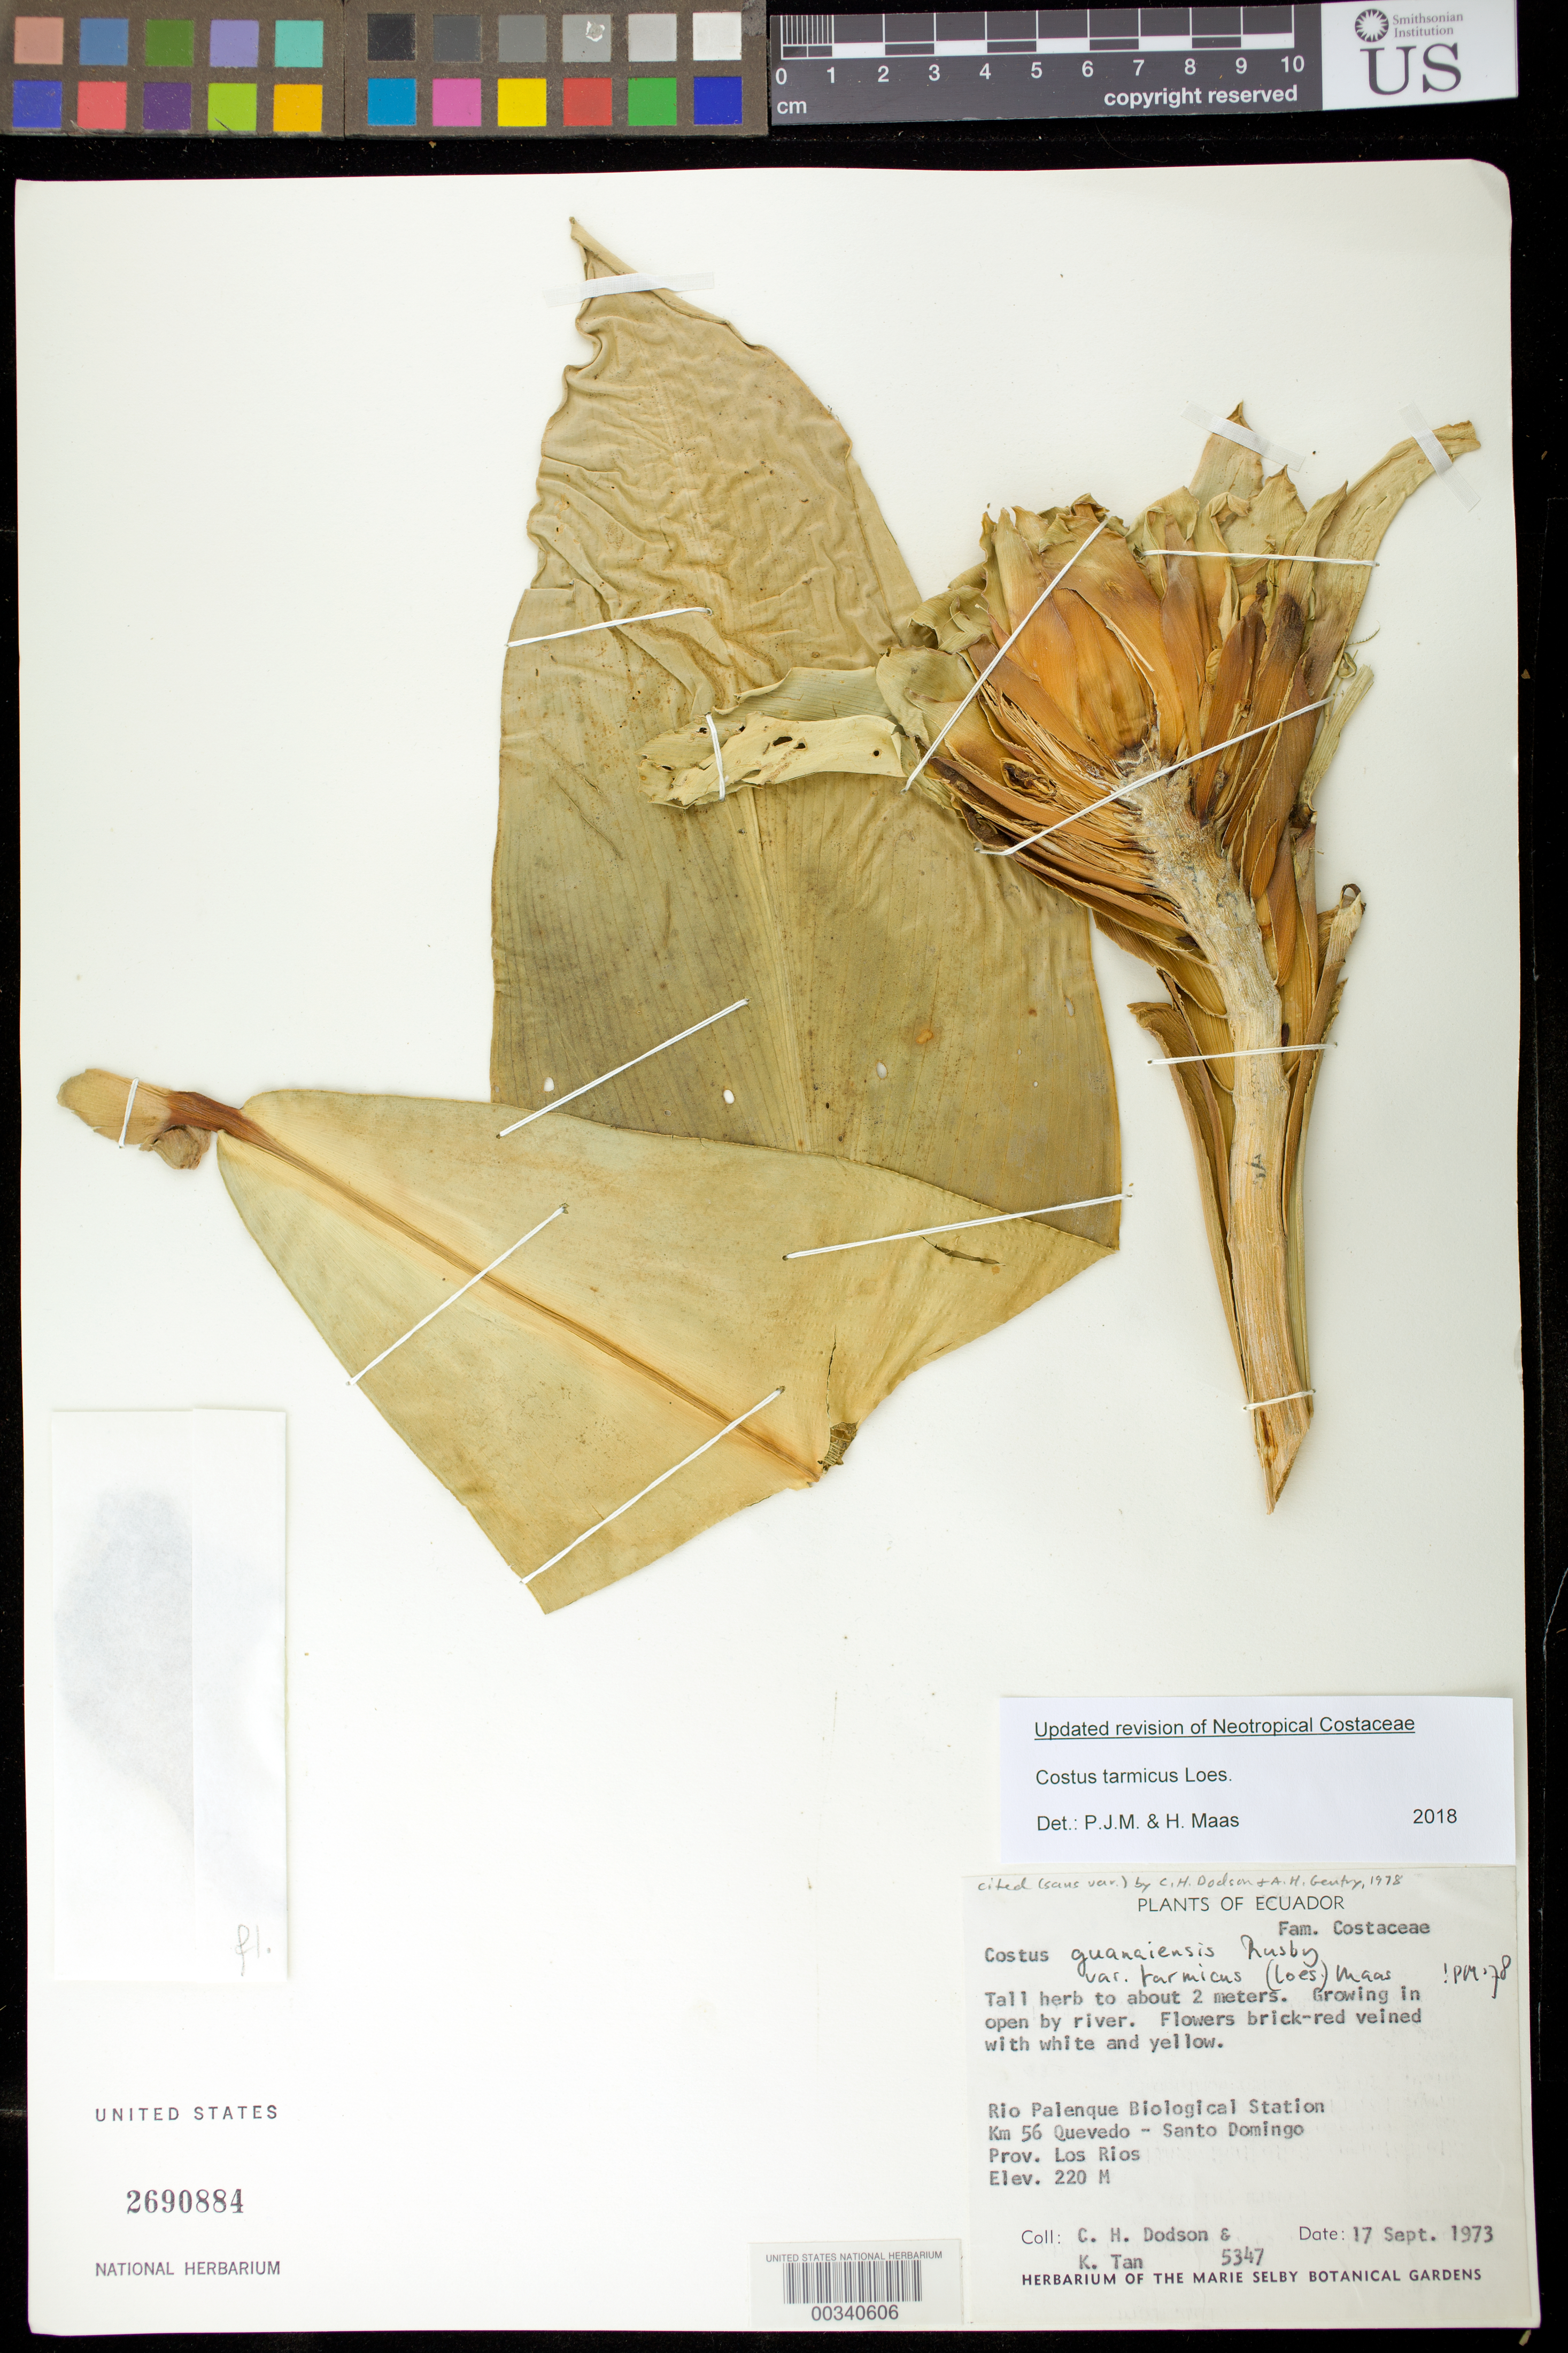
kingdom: Plantae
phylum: Tracheophyta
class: Liliopsida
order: Zingiberales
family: Costaceae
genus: Costus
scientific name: Costus tarmicus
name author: Loes.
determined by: Maas, Paul J.; Maas, H.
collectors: C. H. Dodson & K. Tan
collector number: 5347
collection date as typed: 17 Sep 1973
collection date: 1973-09-17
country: Ecuador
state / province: Los Ríos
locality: Rio palenque Biological station, km 56 Quevedo - Santo Domingo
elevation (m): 220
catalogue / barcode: US 2690884